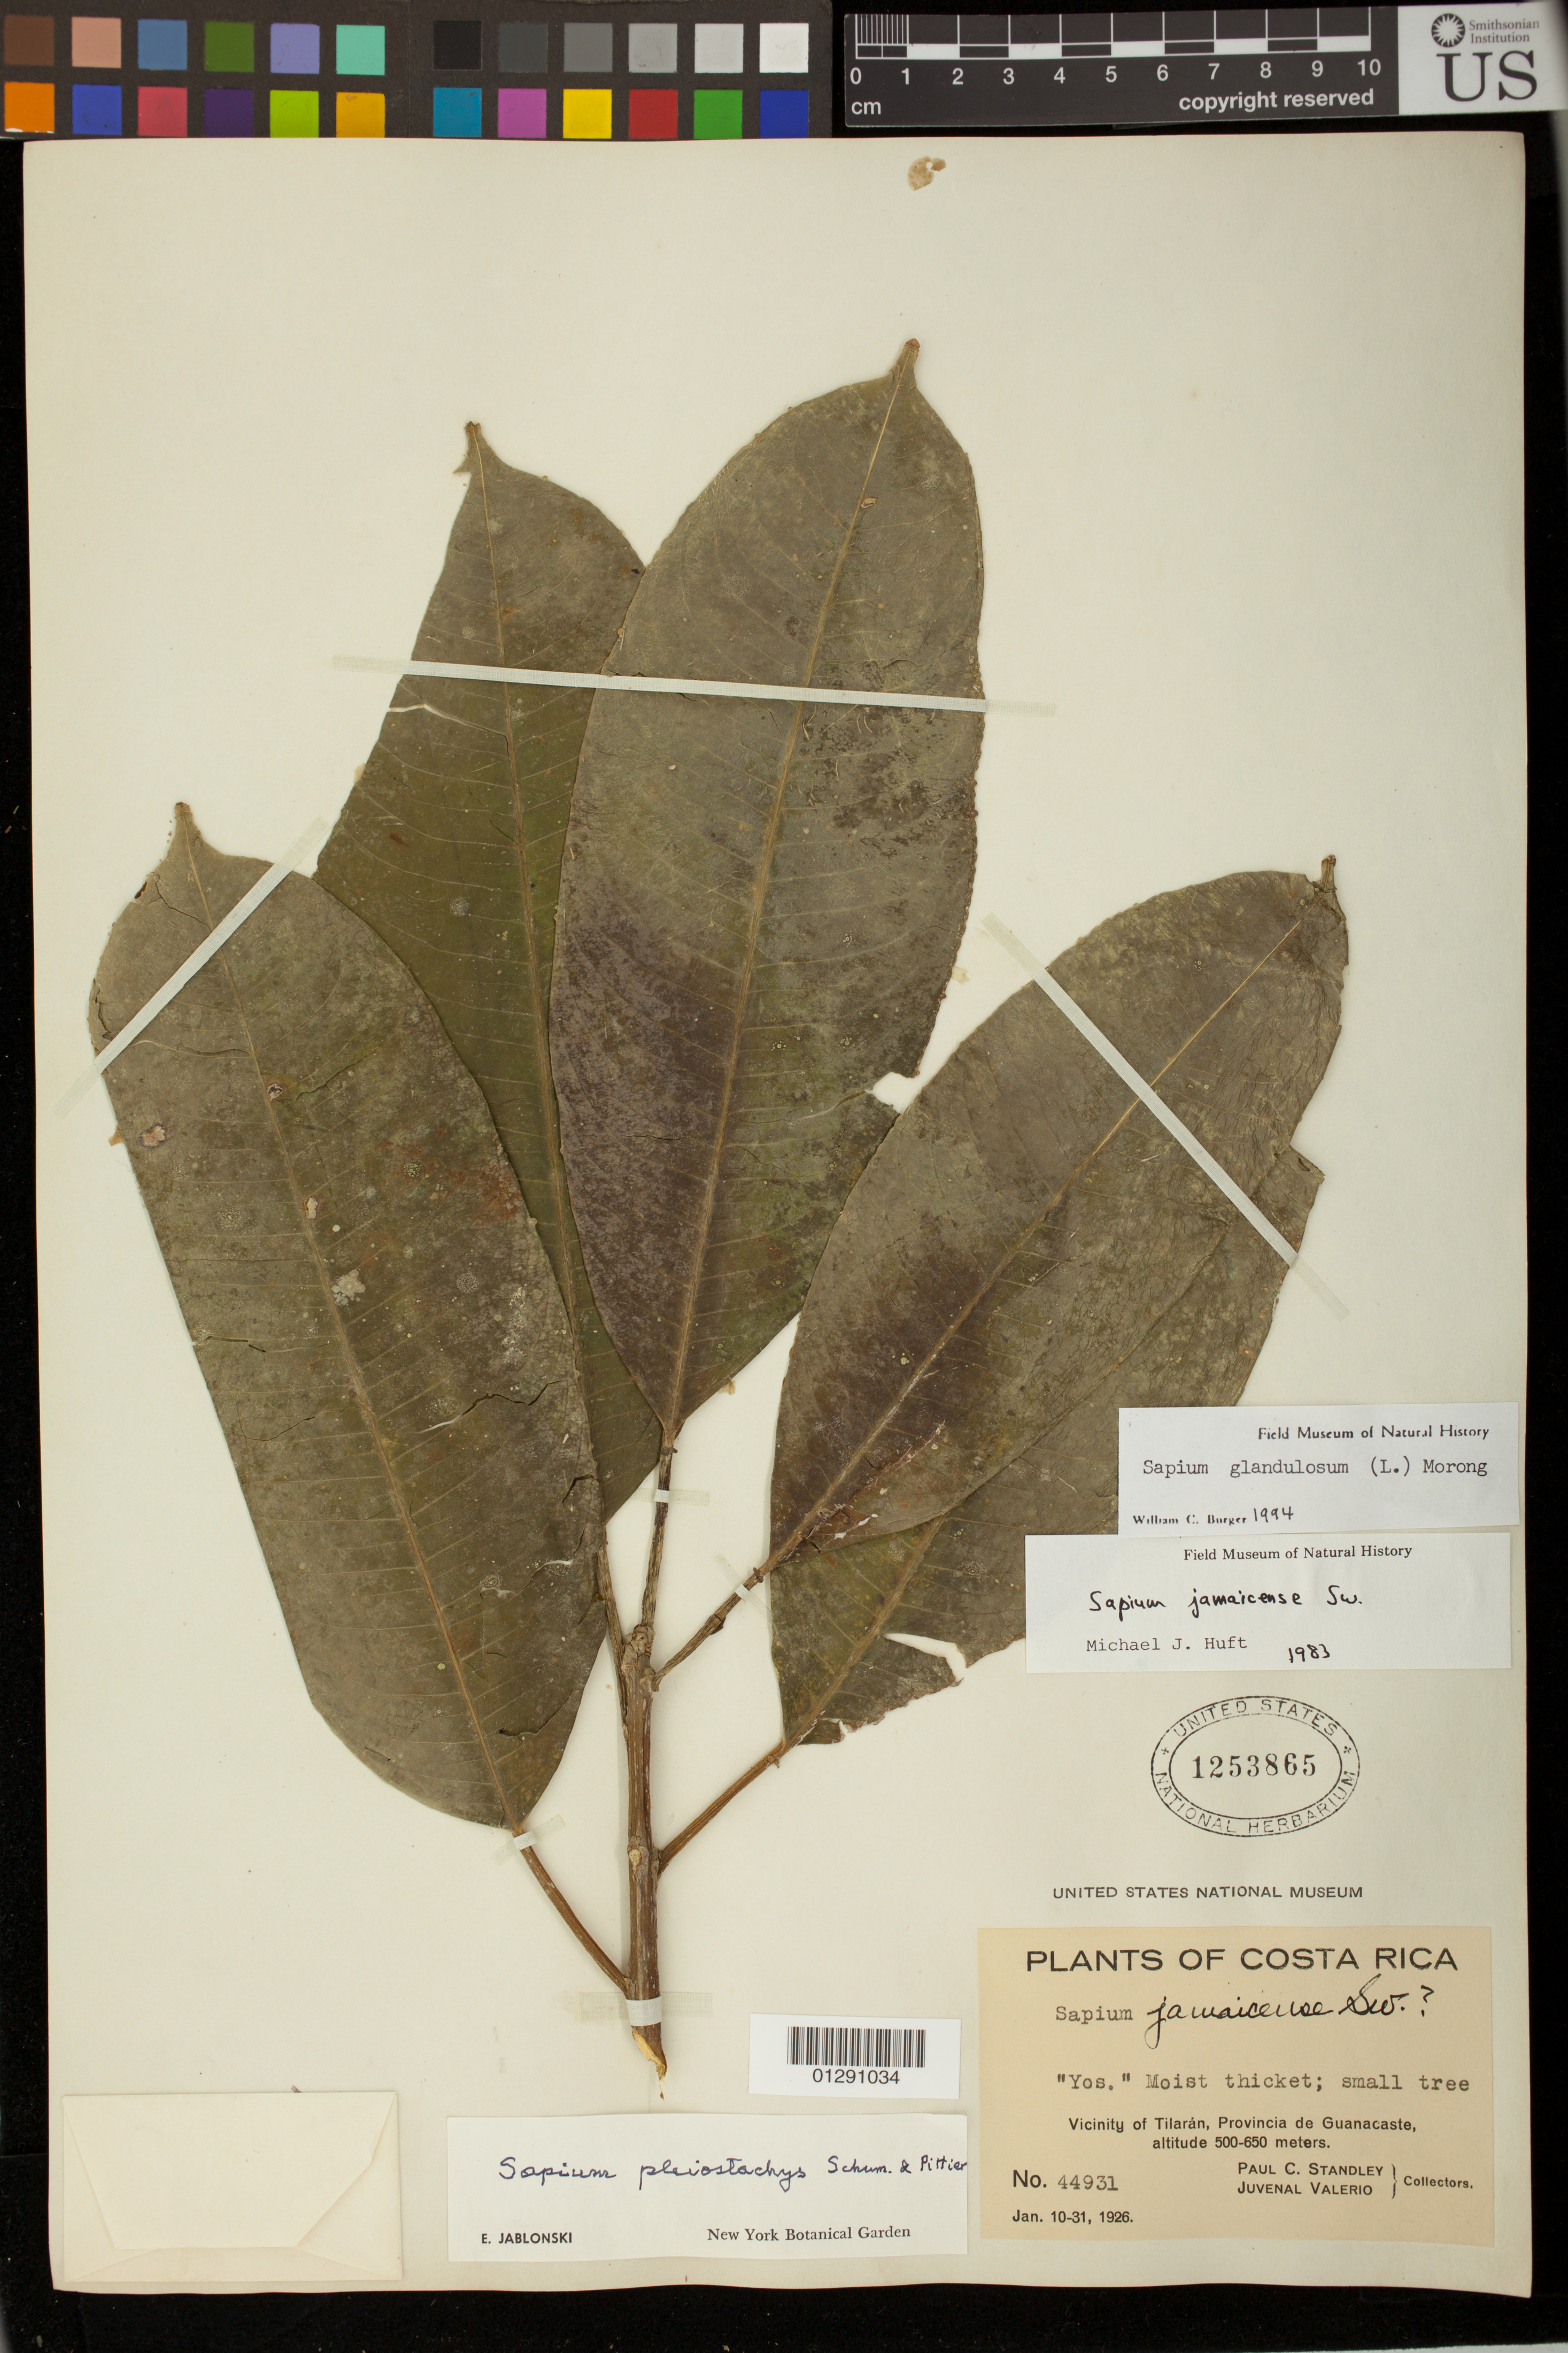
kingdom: Plantae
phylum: Tracheophyta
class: Magnoliopsida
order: Malpighiales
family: Euphorbiaceae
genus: Sapium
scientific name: Sapium glandulosum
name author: (L.) Morong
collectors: P. C. Standley & J. Valerio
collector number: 44931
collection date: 1926-01-10/1926-01-31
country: Costa Rica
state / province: Guanacaste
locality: Vicinity of Tilaran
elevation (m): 500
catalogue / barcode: US 1253865